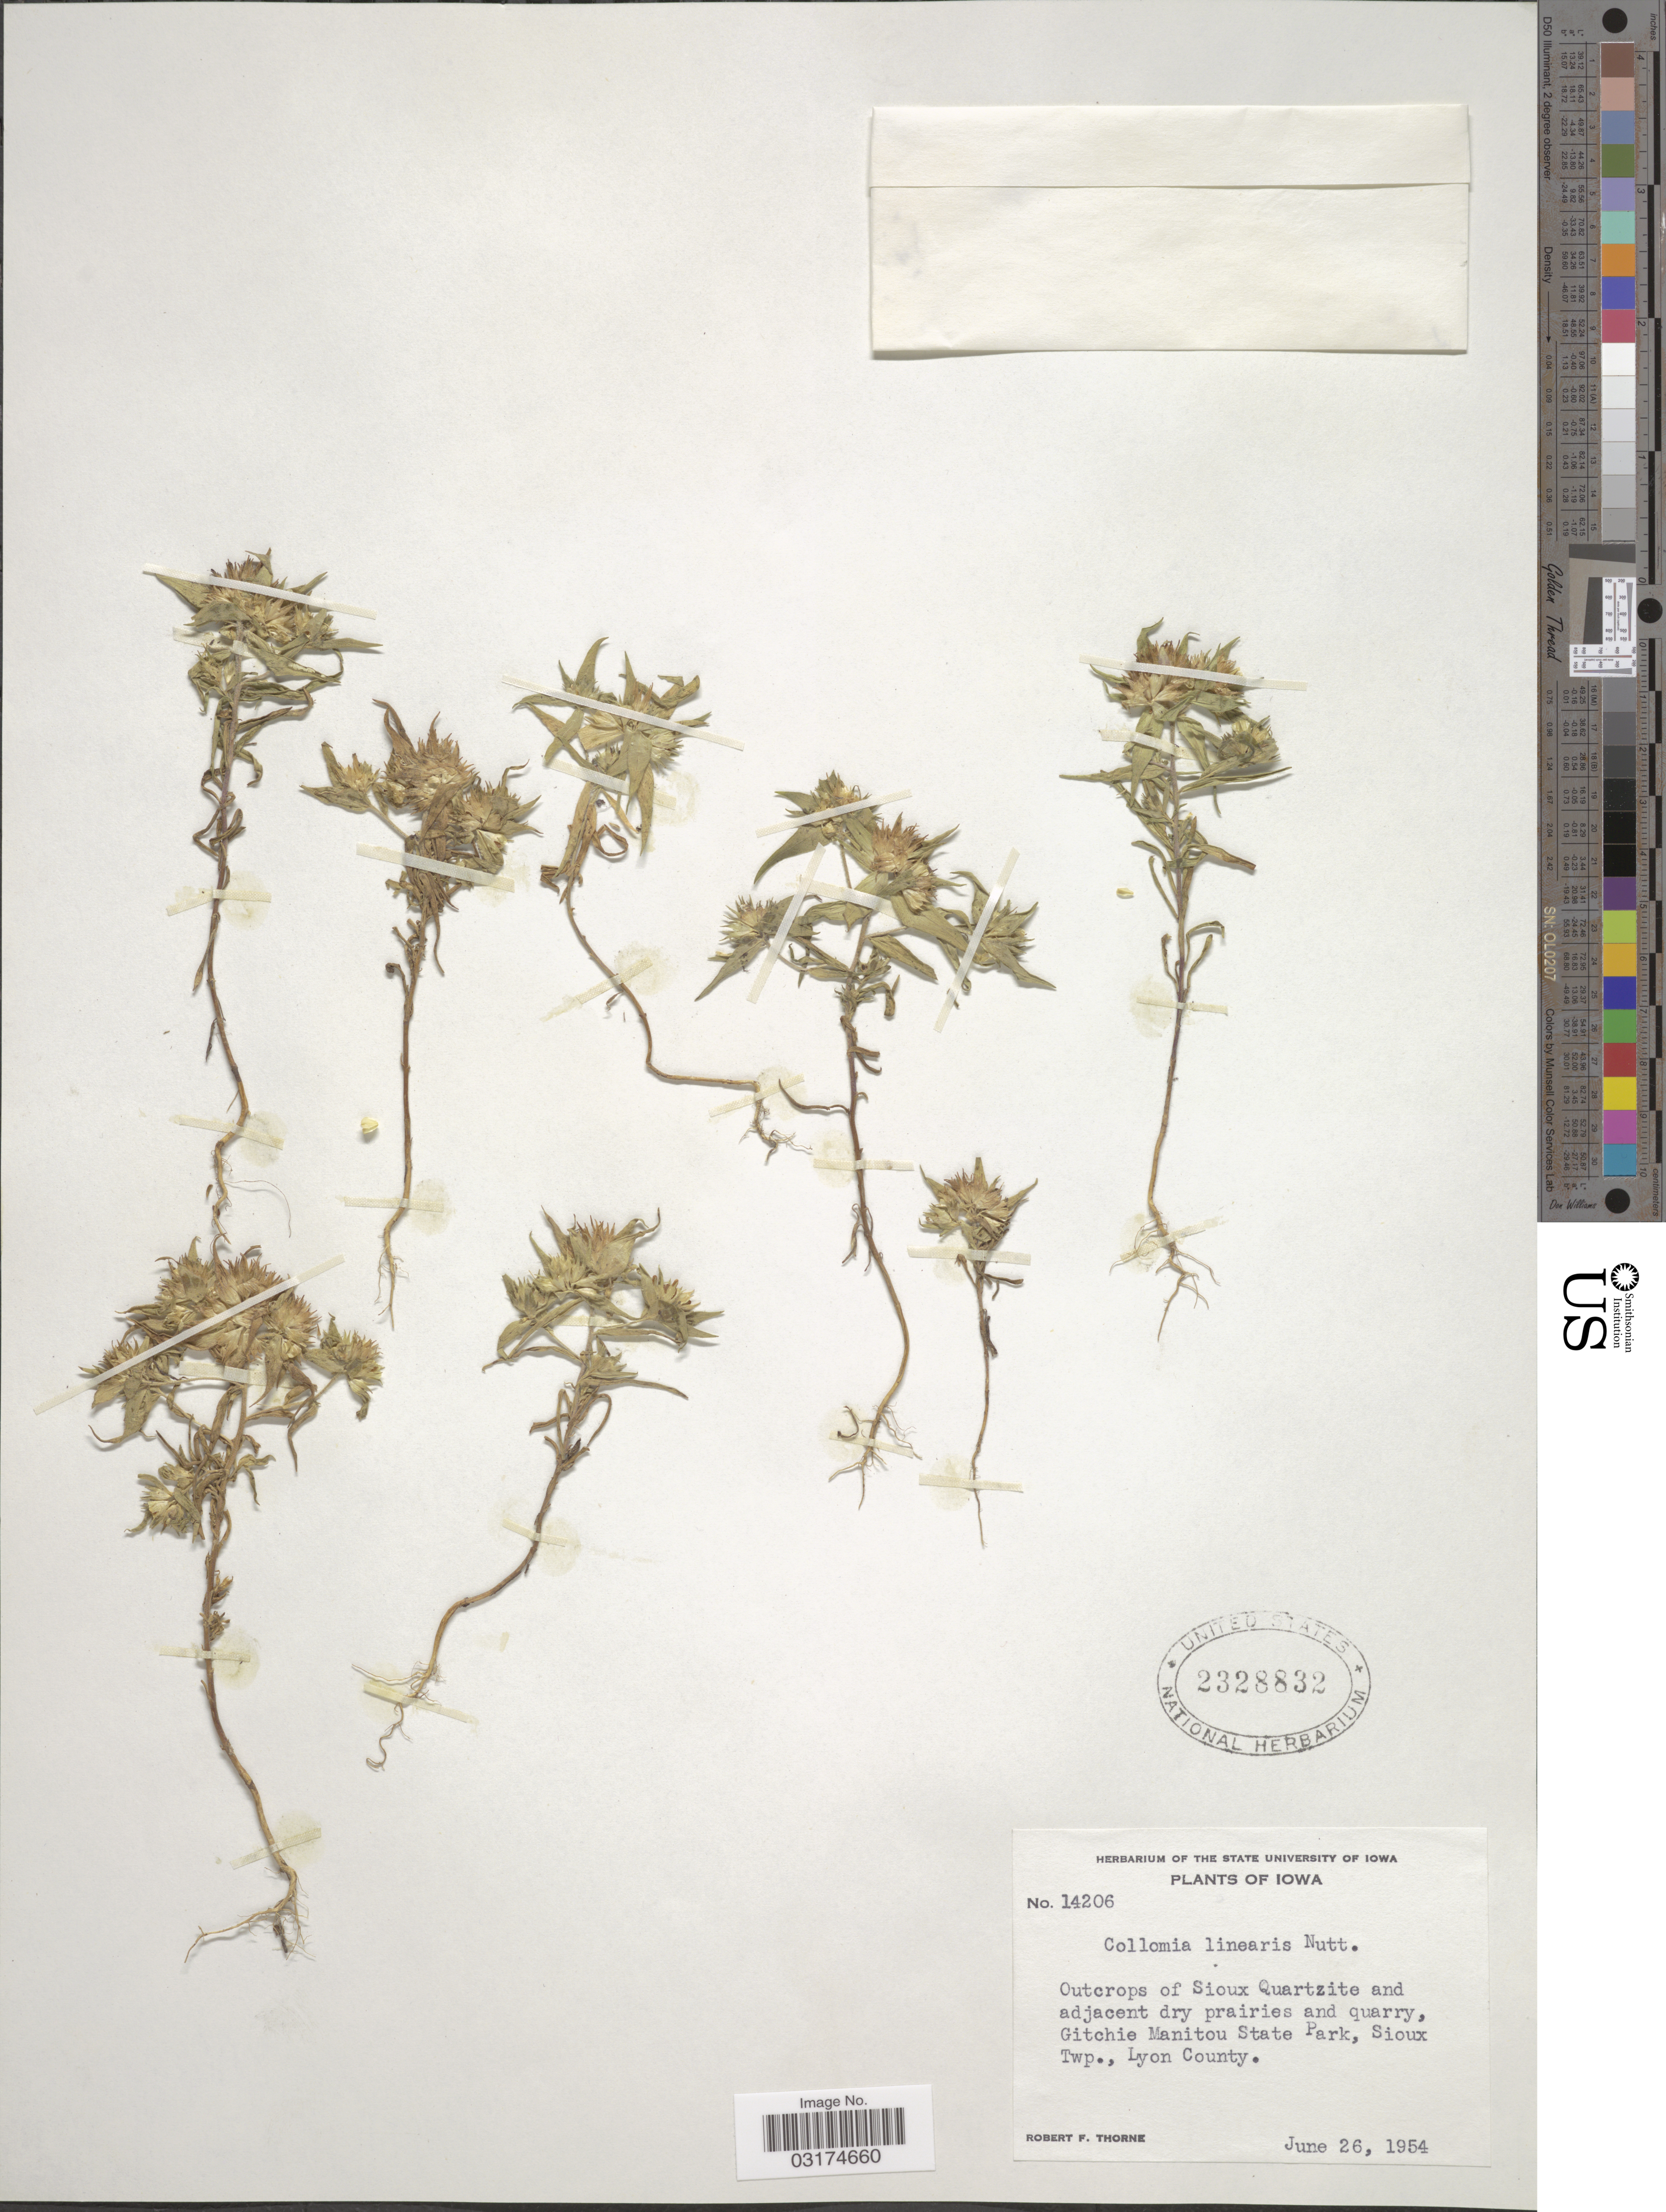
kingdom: Plantae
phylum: Tracheophyta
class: Magnoliopsida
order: Ericales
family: Polemoniaceae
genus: Collomia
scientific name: Collomia linearis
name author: Nutt.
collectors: R. F. Thorne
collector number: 14206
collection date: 1954-06-26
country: United States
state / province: Iowa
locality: Sioux Quartzite and adjacent dry prairies and quarry, Gitchie Manitou State Park, Sioux. Twp., Lyon County.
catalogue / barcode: US 2328832